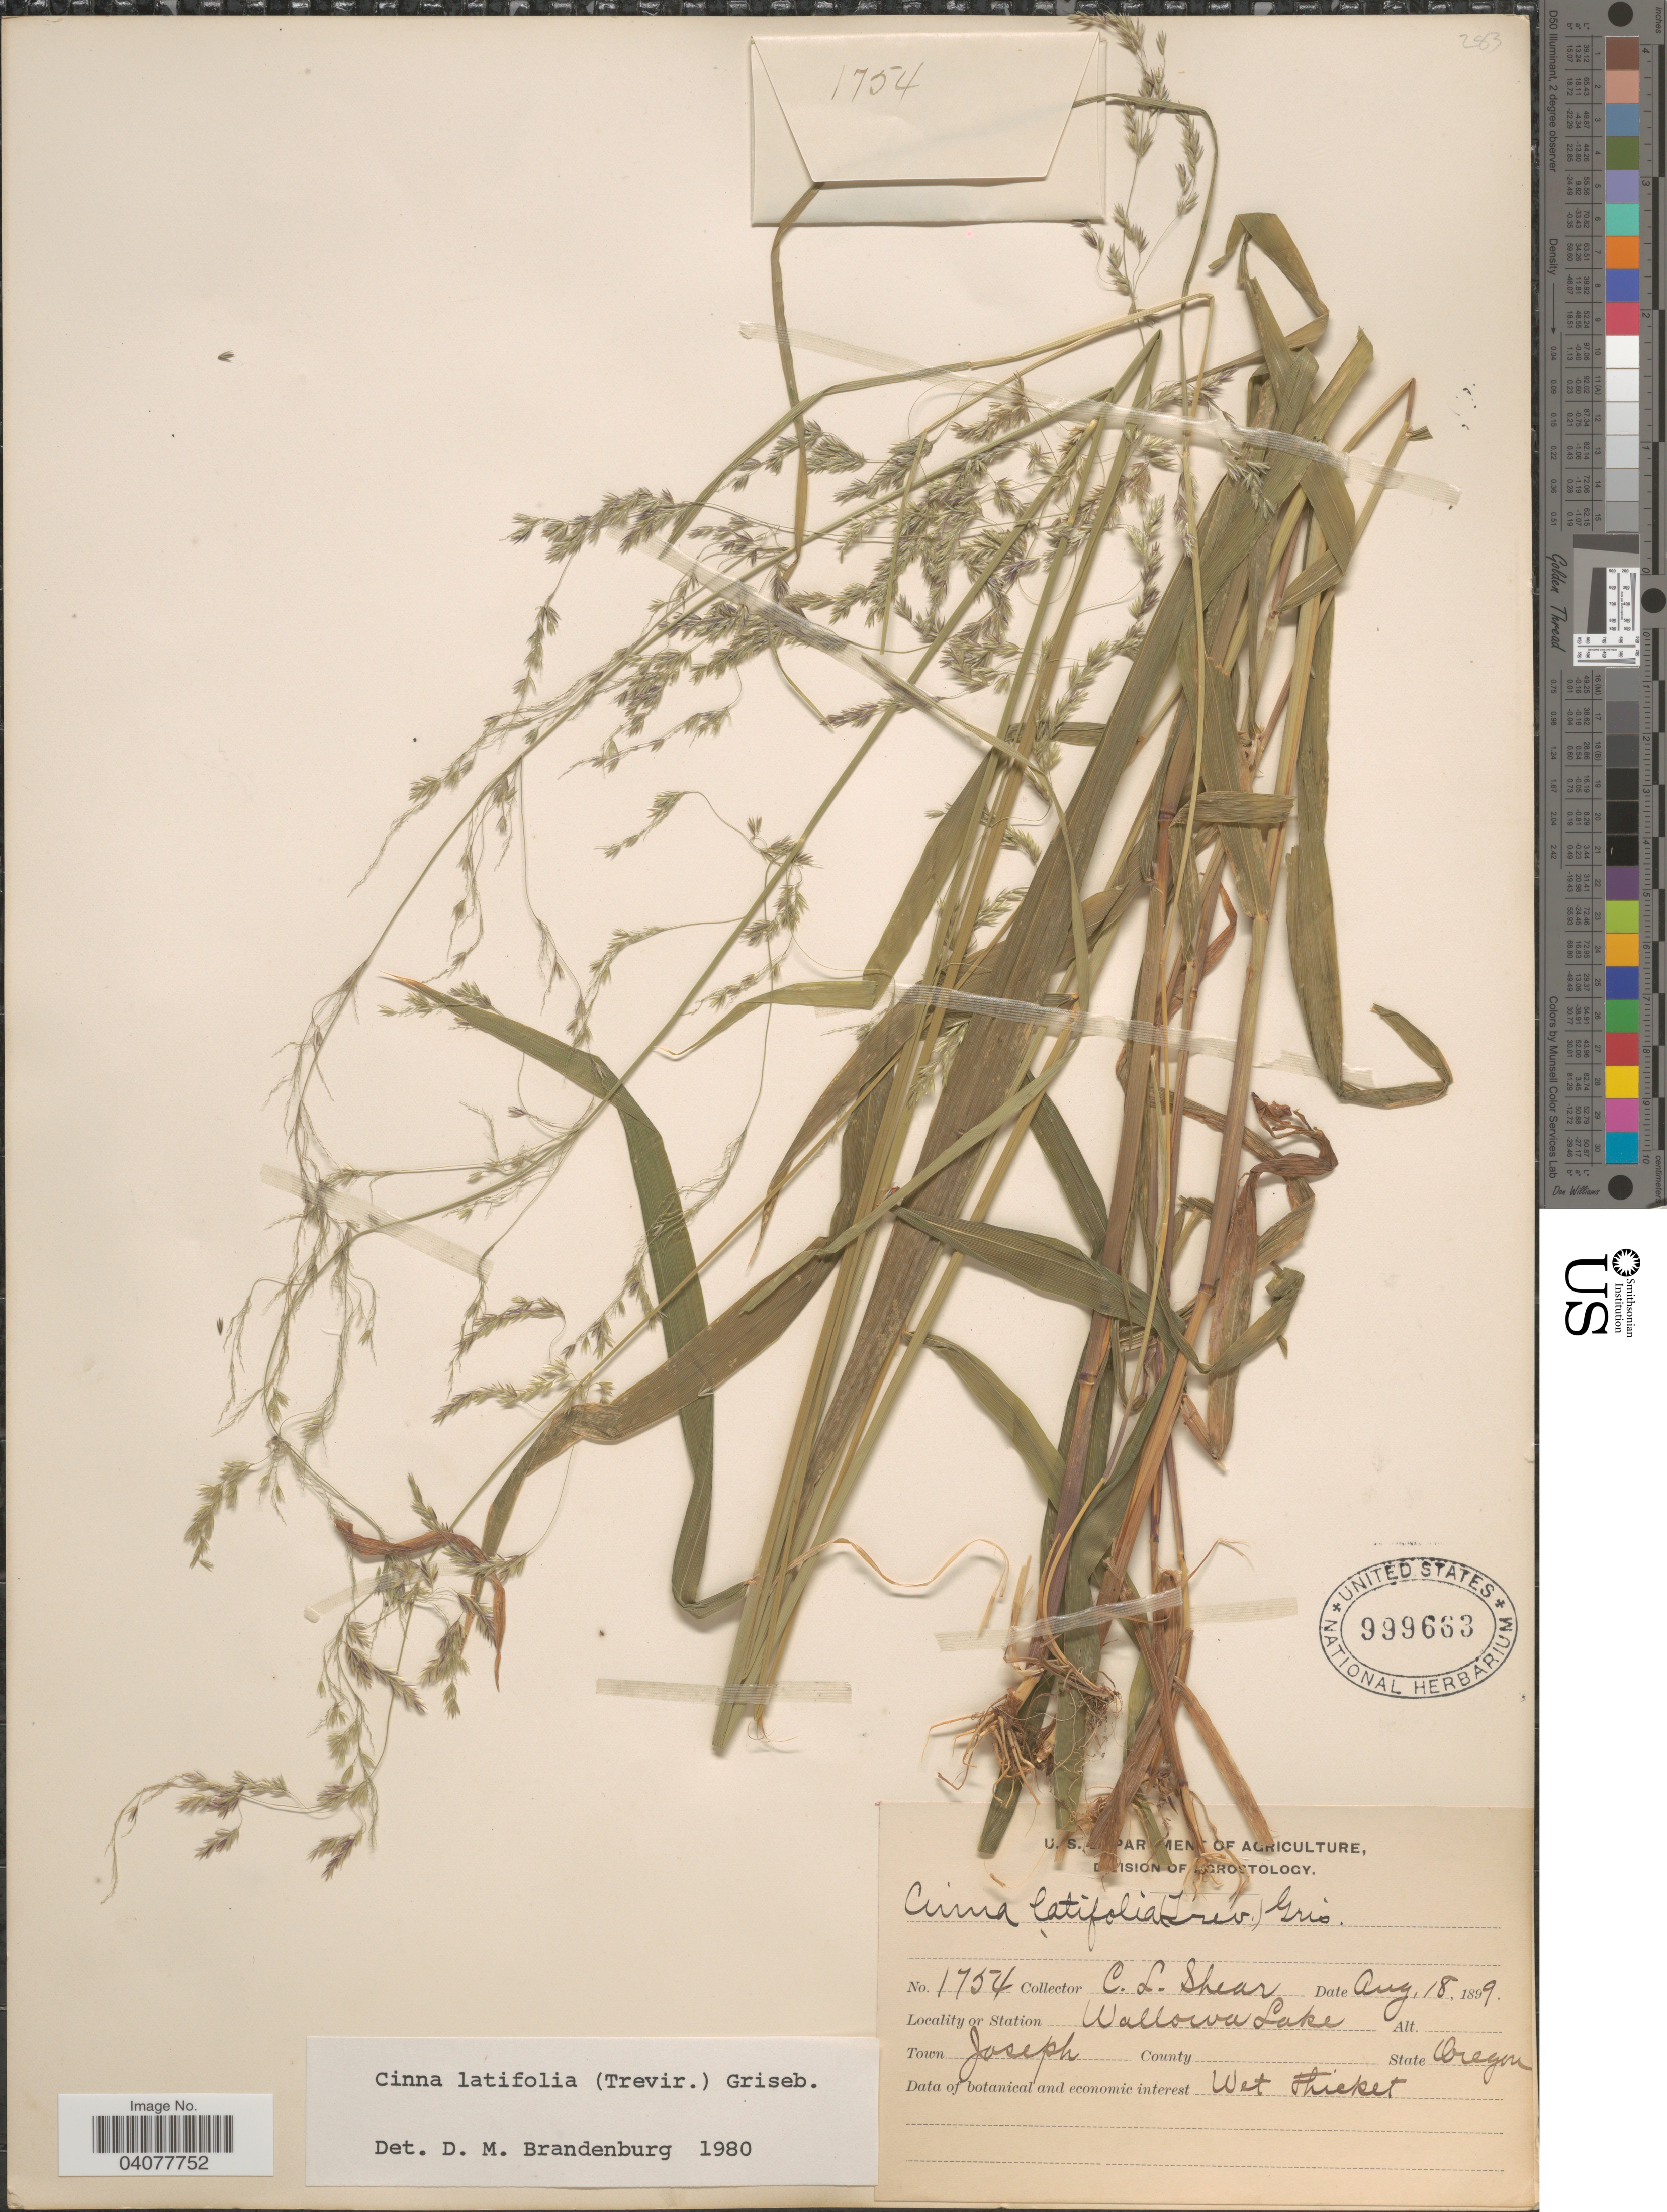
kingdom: Plantae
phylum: Tracheophyta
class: Liliopsida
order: Poales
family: Poaceae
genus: Cinna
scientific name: Cinna latifolia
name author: (Trevir. ex Goeppert) Griseb.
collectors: C. L. Shear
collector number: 1754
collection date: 1899-08-18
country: United States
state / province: Oregon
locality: Wallowa Lake. Town Joseph.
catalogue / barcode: US 999663